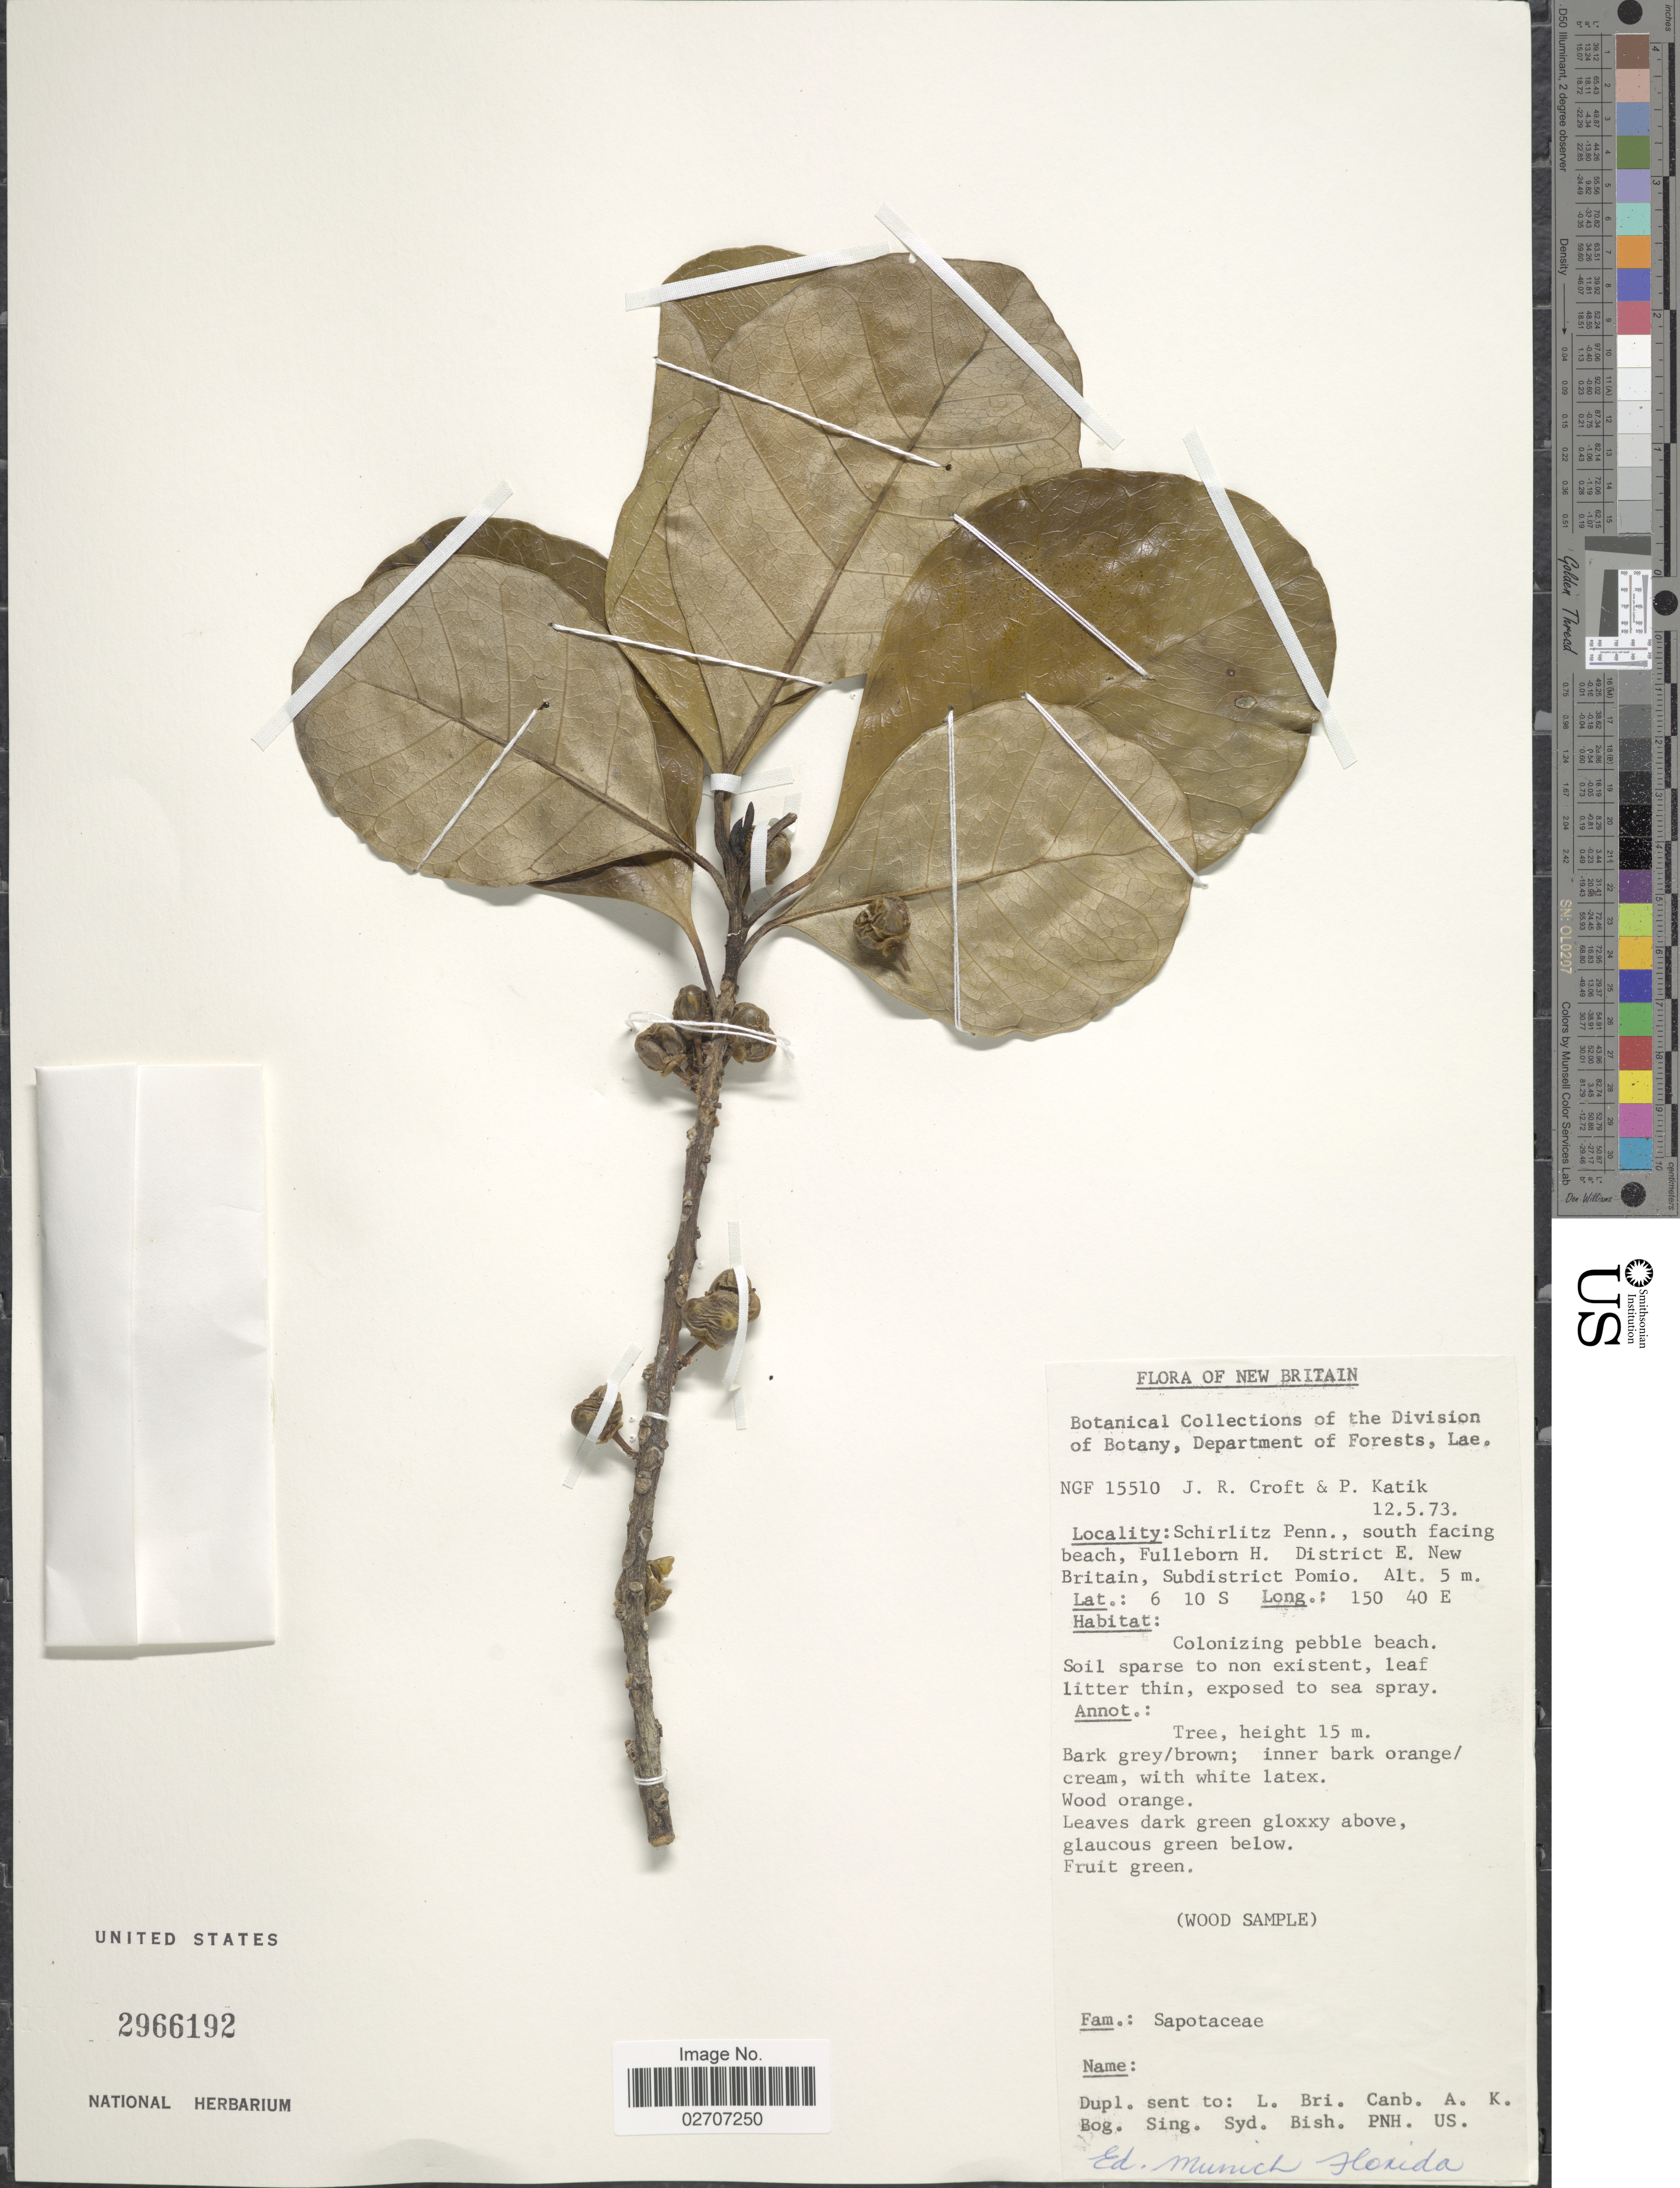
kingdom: Plantae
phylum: Tracheophyta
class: Magnoliopsida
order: Ericales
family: Sapotaceae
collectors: J. R. Croft & P. Katik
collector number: NGF15510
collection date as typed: Transcribed d/m/y: 12/5/73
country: Papua New Guinea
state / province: East New Britain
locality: New Britain, Schirlitz Penn., south facing beach, Fulleborn H. District E. New Britain, Subdistrict Pomio.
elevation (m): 5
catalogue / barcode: US 2966192